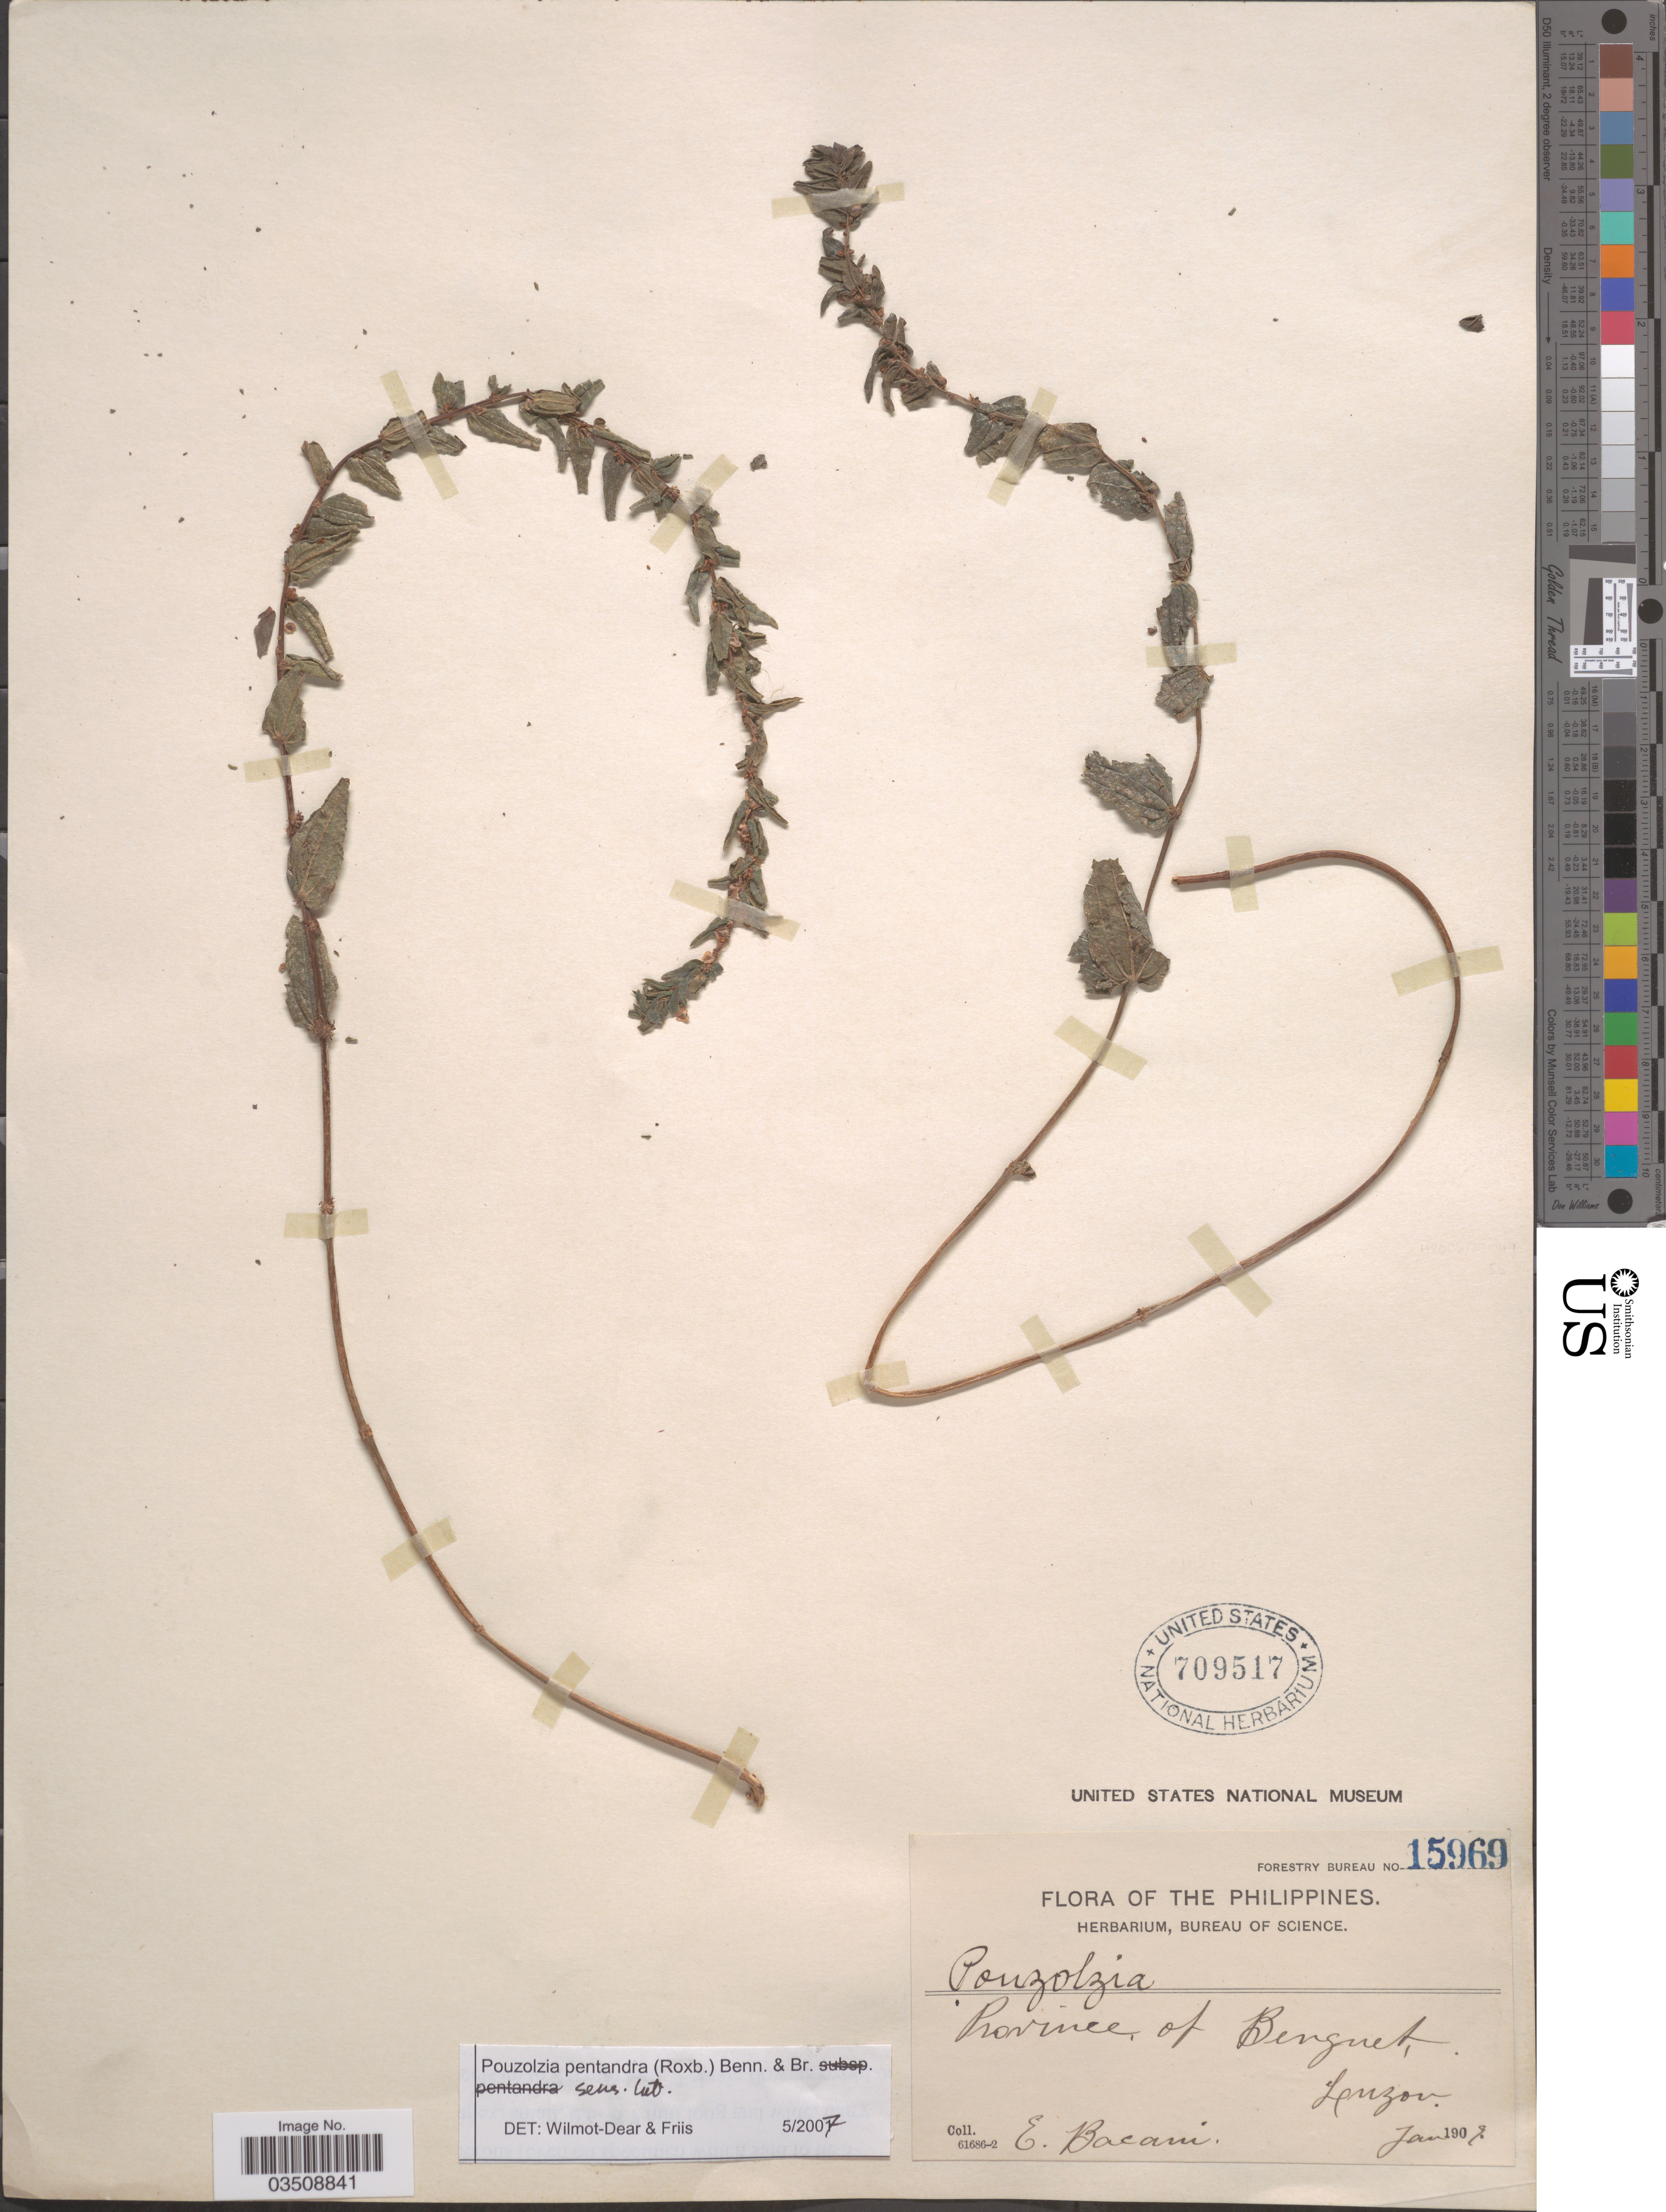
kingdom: Plantae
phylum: Tracheophyta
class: Magnoliopsida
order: Rosales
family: Urticaceae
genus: Gonostegia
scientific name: Gonostegia pentandra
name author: (Roxb.) Miq.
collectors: E. Bacani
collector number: Forestry Bureau 15969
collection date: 1903-01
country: Philippines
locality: Province of Benguet.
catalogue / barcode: US 709517